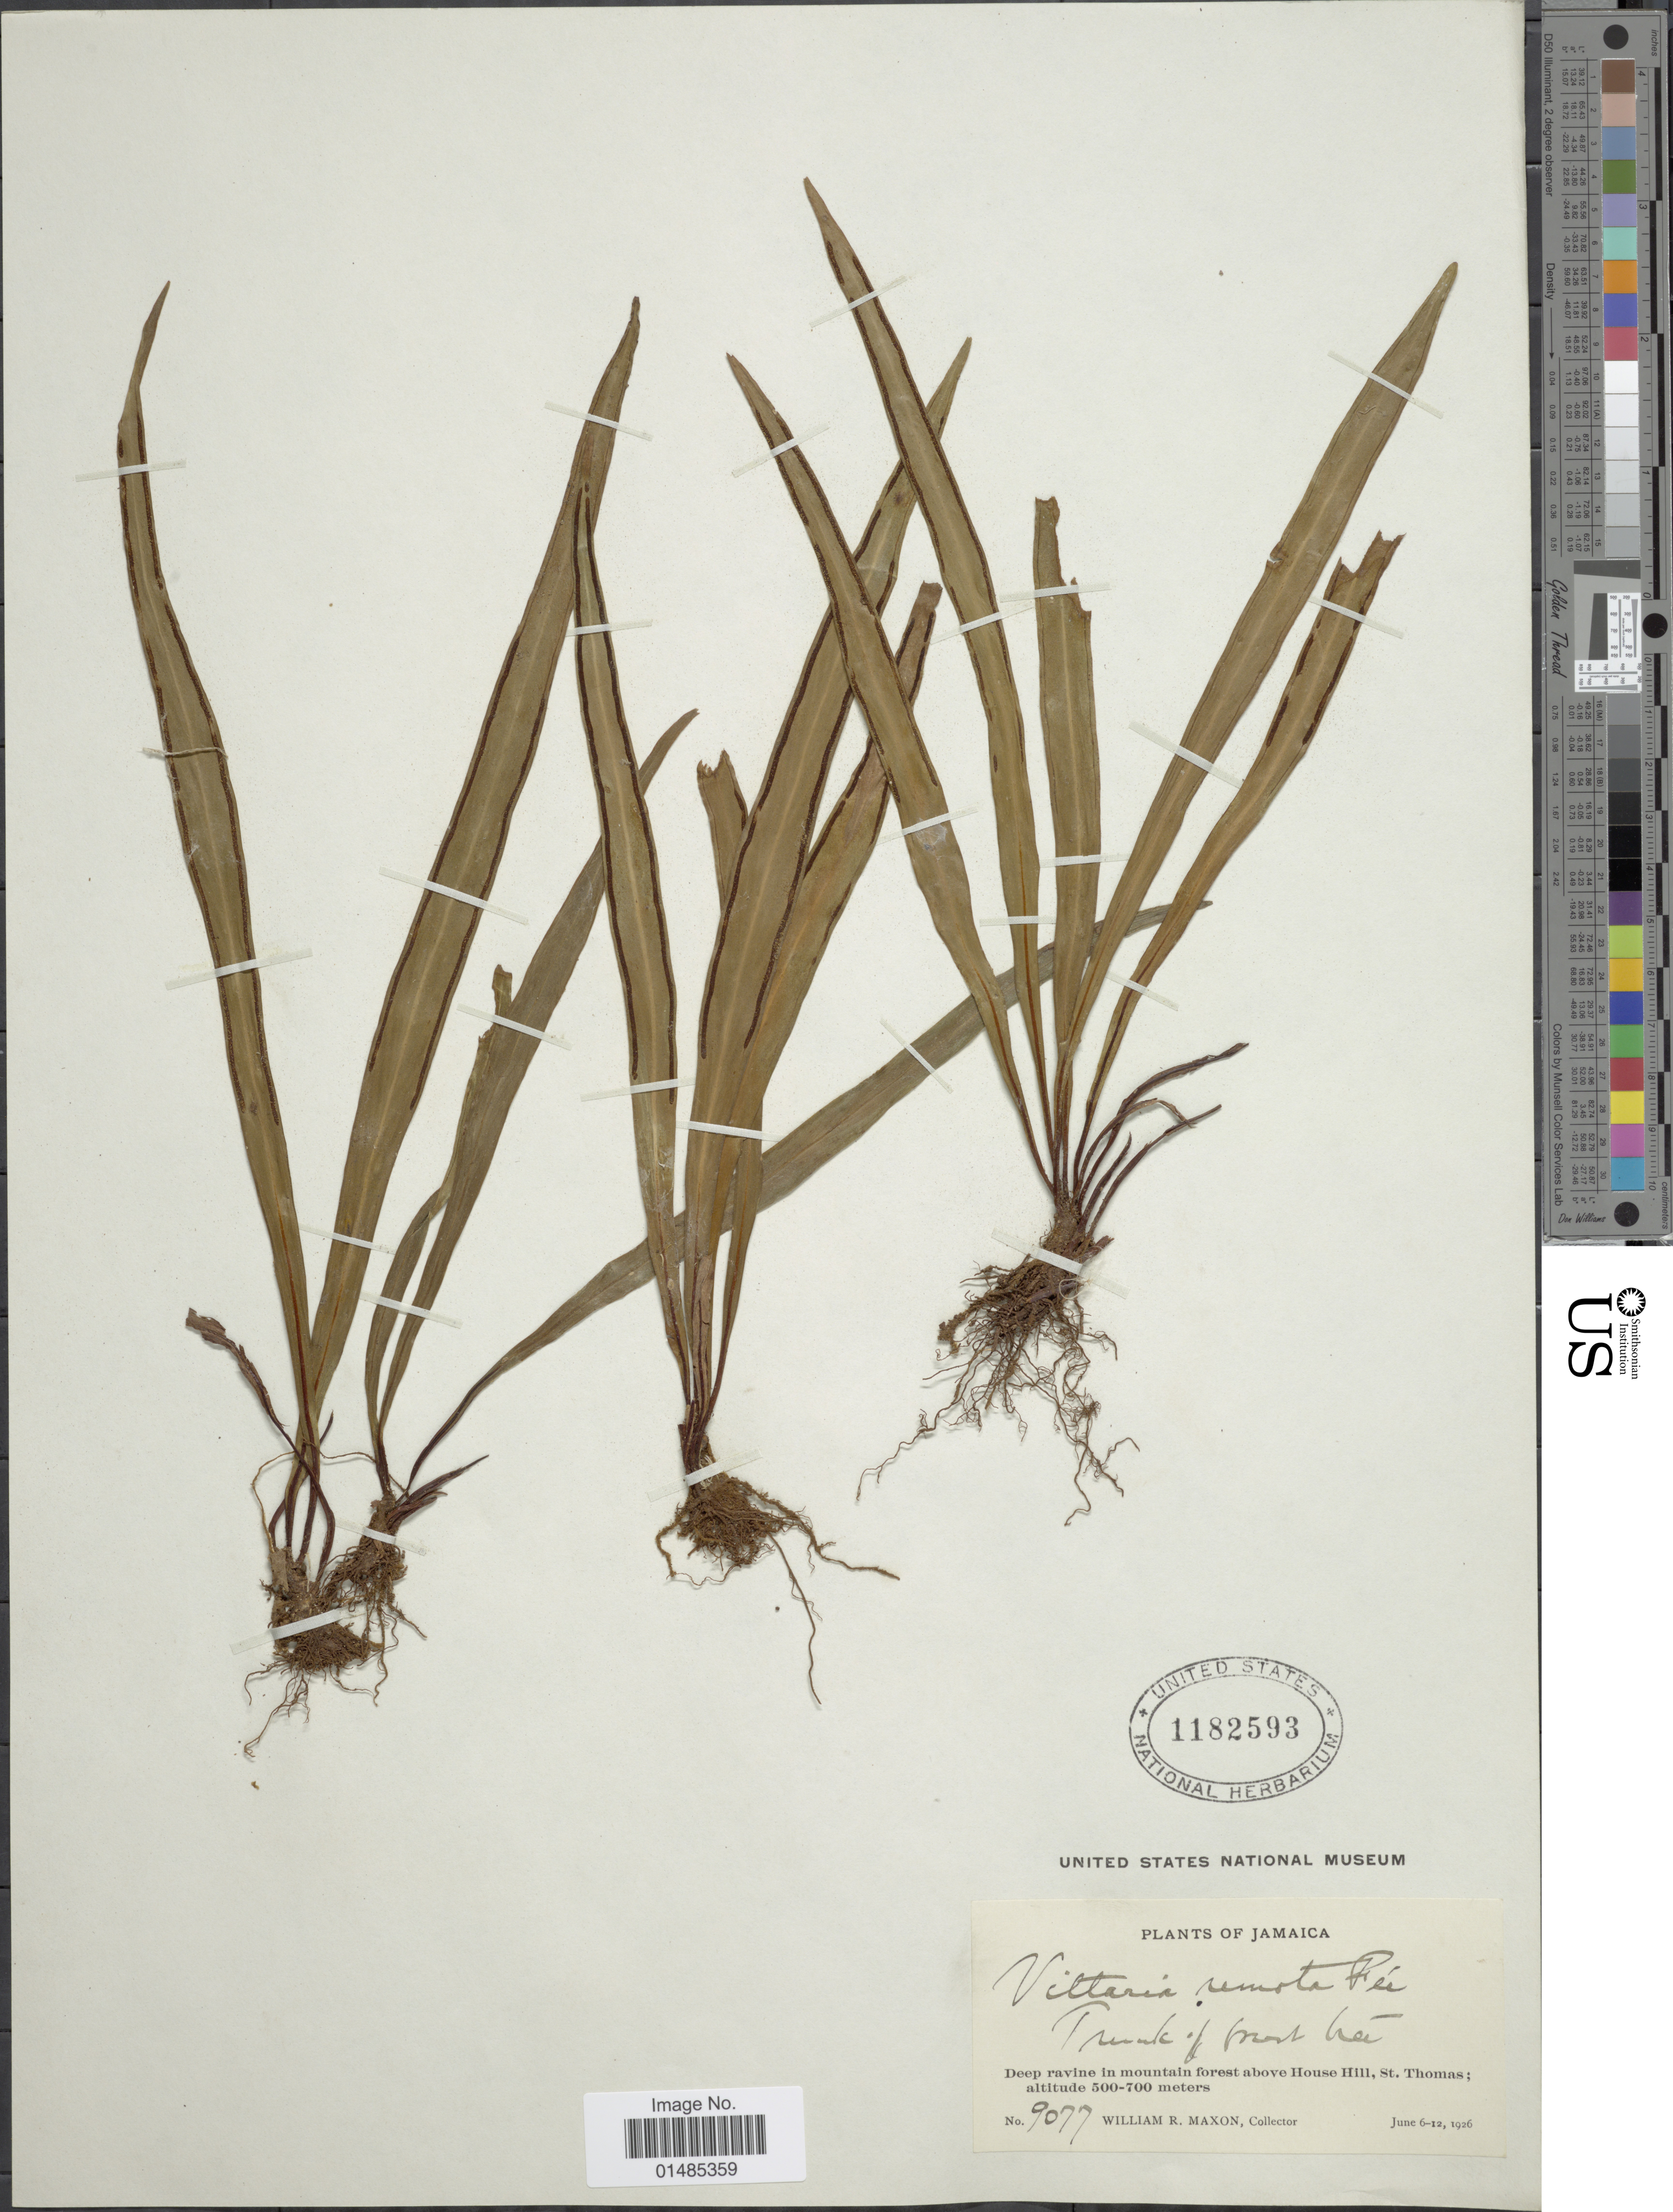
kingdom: Plantae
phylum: Tracheophyta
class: Polypodiopsida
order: Polypodiales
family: Pteridaceae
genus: Radiovittaria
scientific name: Radiovittaria remota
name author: (Fée) E.H. Crane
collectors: W. R. Maxon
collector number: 9077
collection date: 1926-06-06/1926-06-12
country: Jamaica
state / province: Saint Thomas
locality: Deep ravine in mountain forest above House Hill.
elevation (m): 500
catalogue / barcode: US 1182593